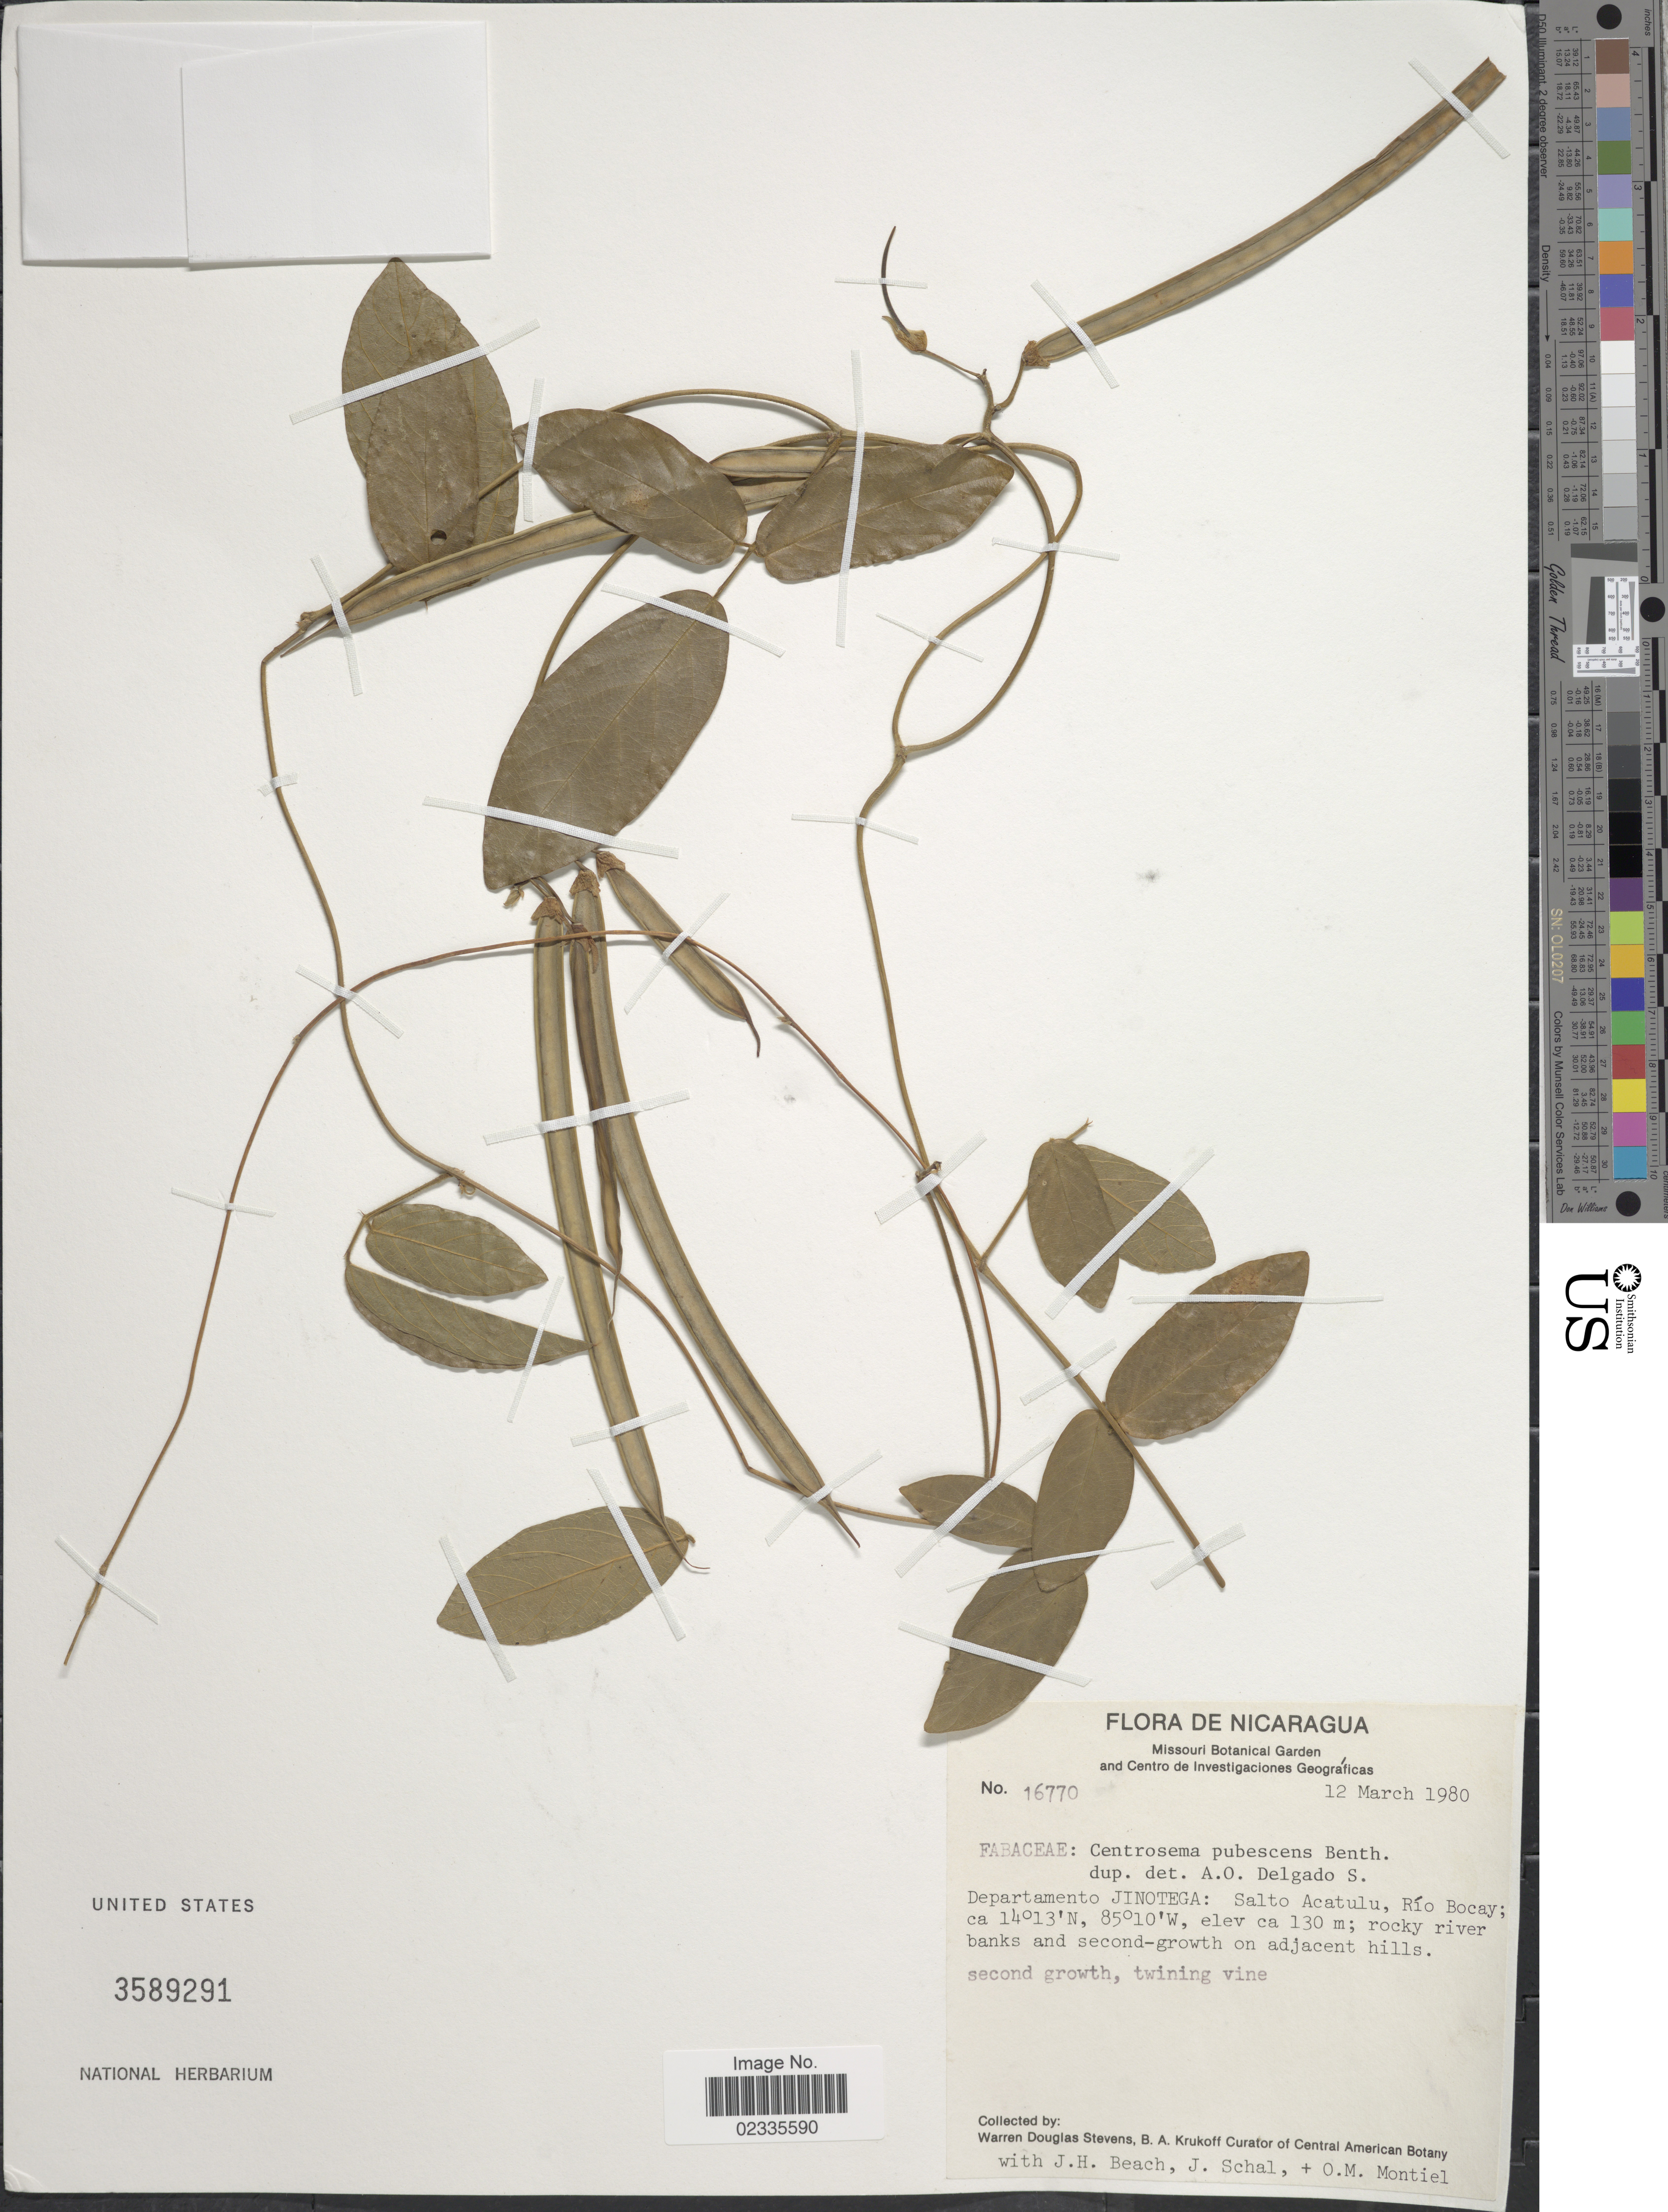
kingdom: Plantae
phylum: Tracheophyta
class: Magnoliopsida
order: Fabales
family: Fabaceae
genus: Centrosema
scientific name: Centrosema pubescens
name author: Benth.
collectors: W. D. Stevens, B. A. Krukoff, J. Beach, J. Schal & O. Montiel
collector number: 16770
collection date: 1980-03-12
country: Nicaragua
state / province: Jinotega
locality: Salto Acatulu, Rio Bocay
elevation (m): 130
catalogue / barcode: US 3589291